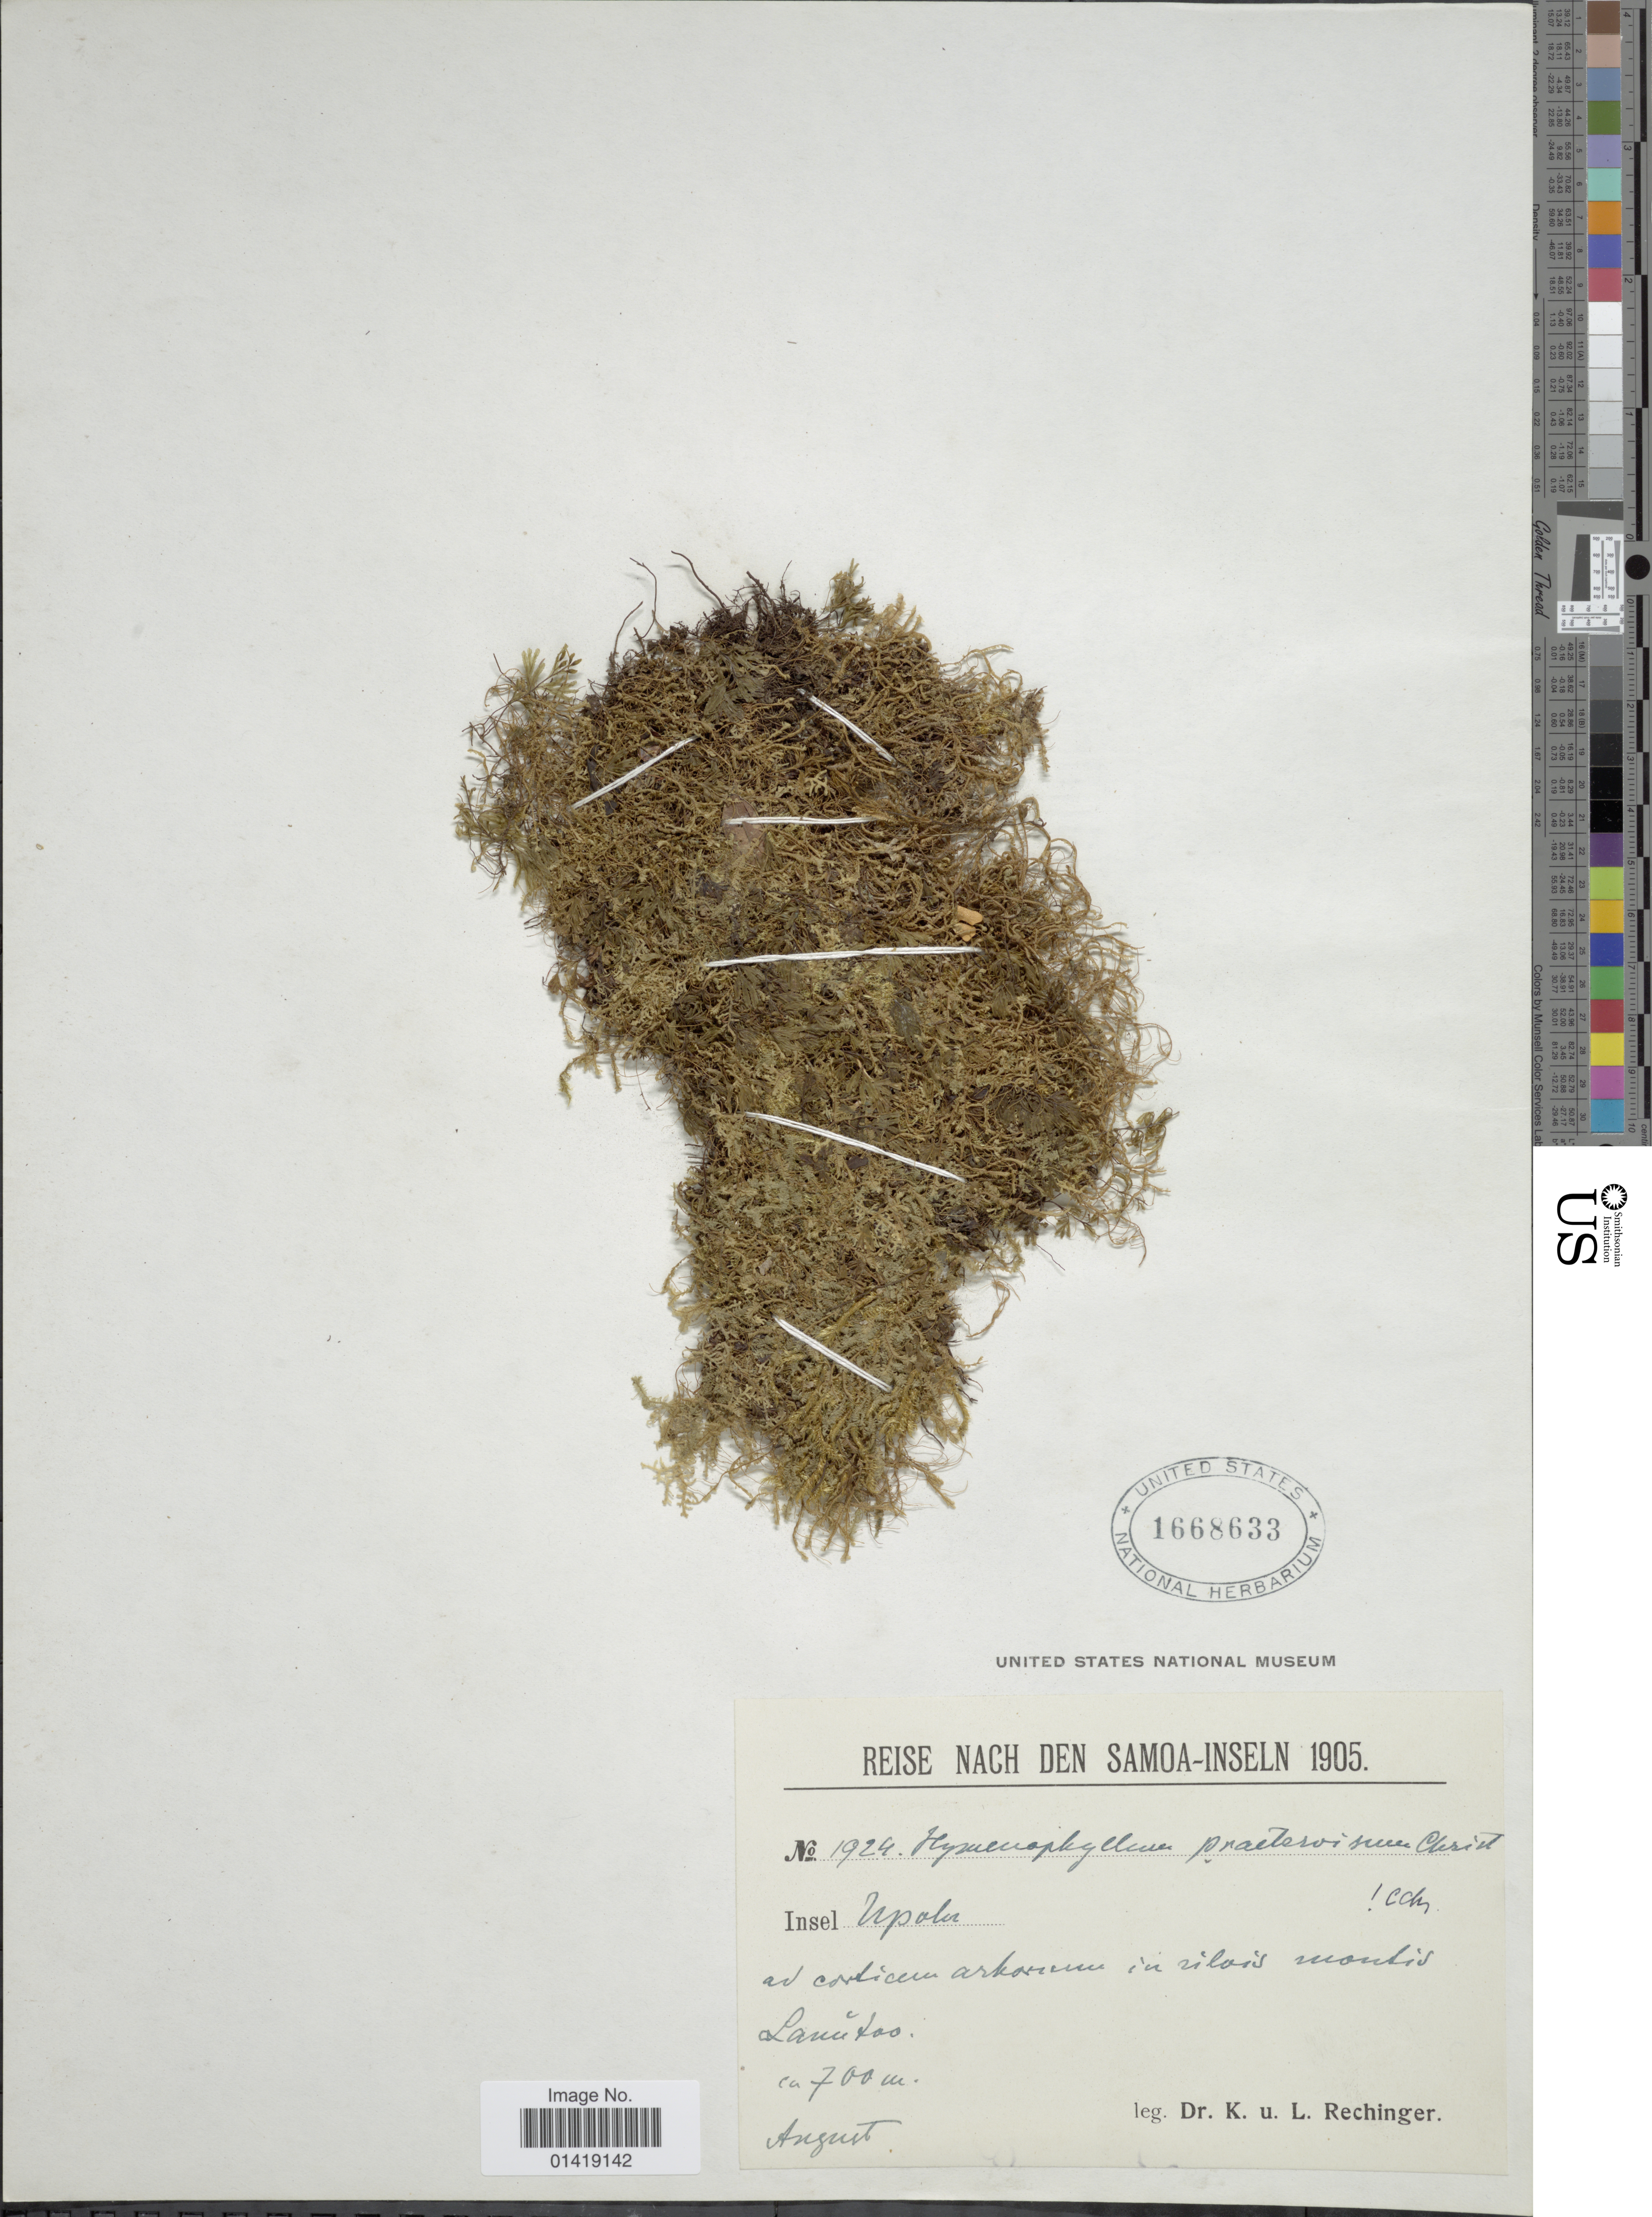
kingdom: Plantae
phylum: Tracheophyta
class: Polypodiopsida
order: Hymenophyllales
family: Hymenophyllaceae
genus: Hymenophyllum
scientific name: Hymenophyllum praetervisum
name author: Ching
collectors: K. Rechinger & L. Rechinger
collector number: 1924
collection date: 1905-08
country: Samoa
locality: Insel Upolu ad corticum arborum in rilois montis Lamitos [interpreted]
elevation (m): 700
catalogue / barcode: US 1668633